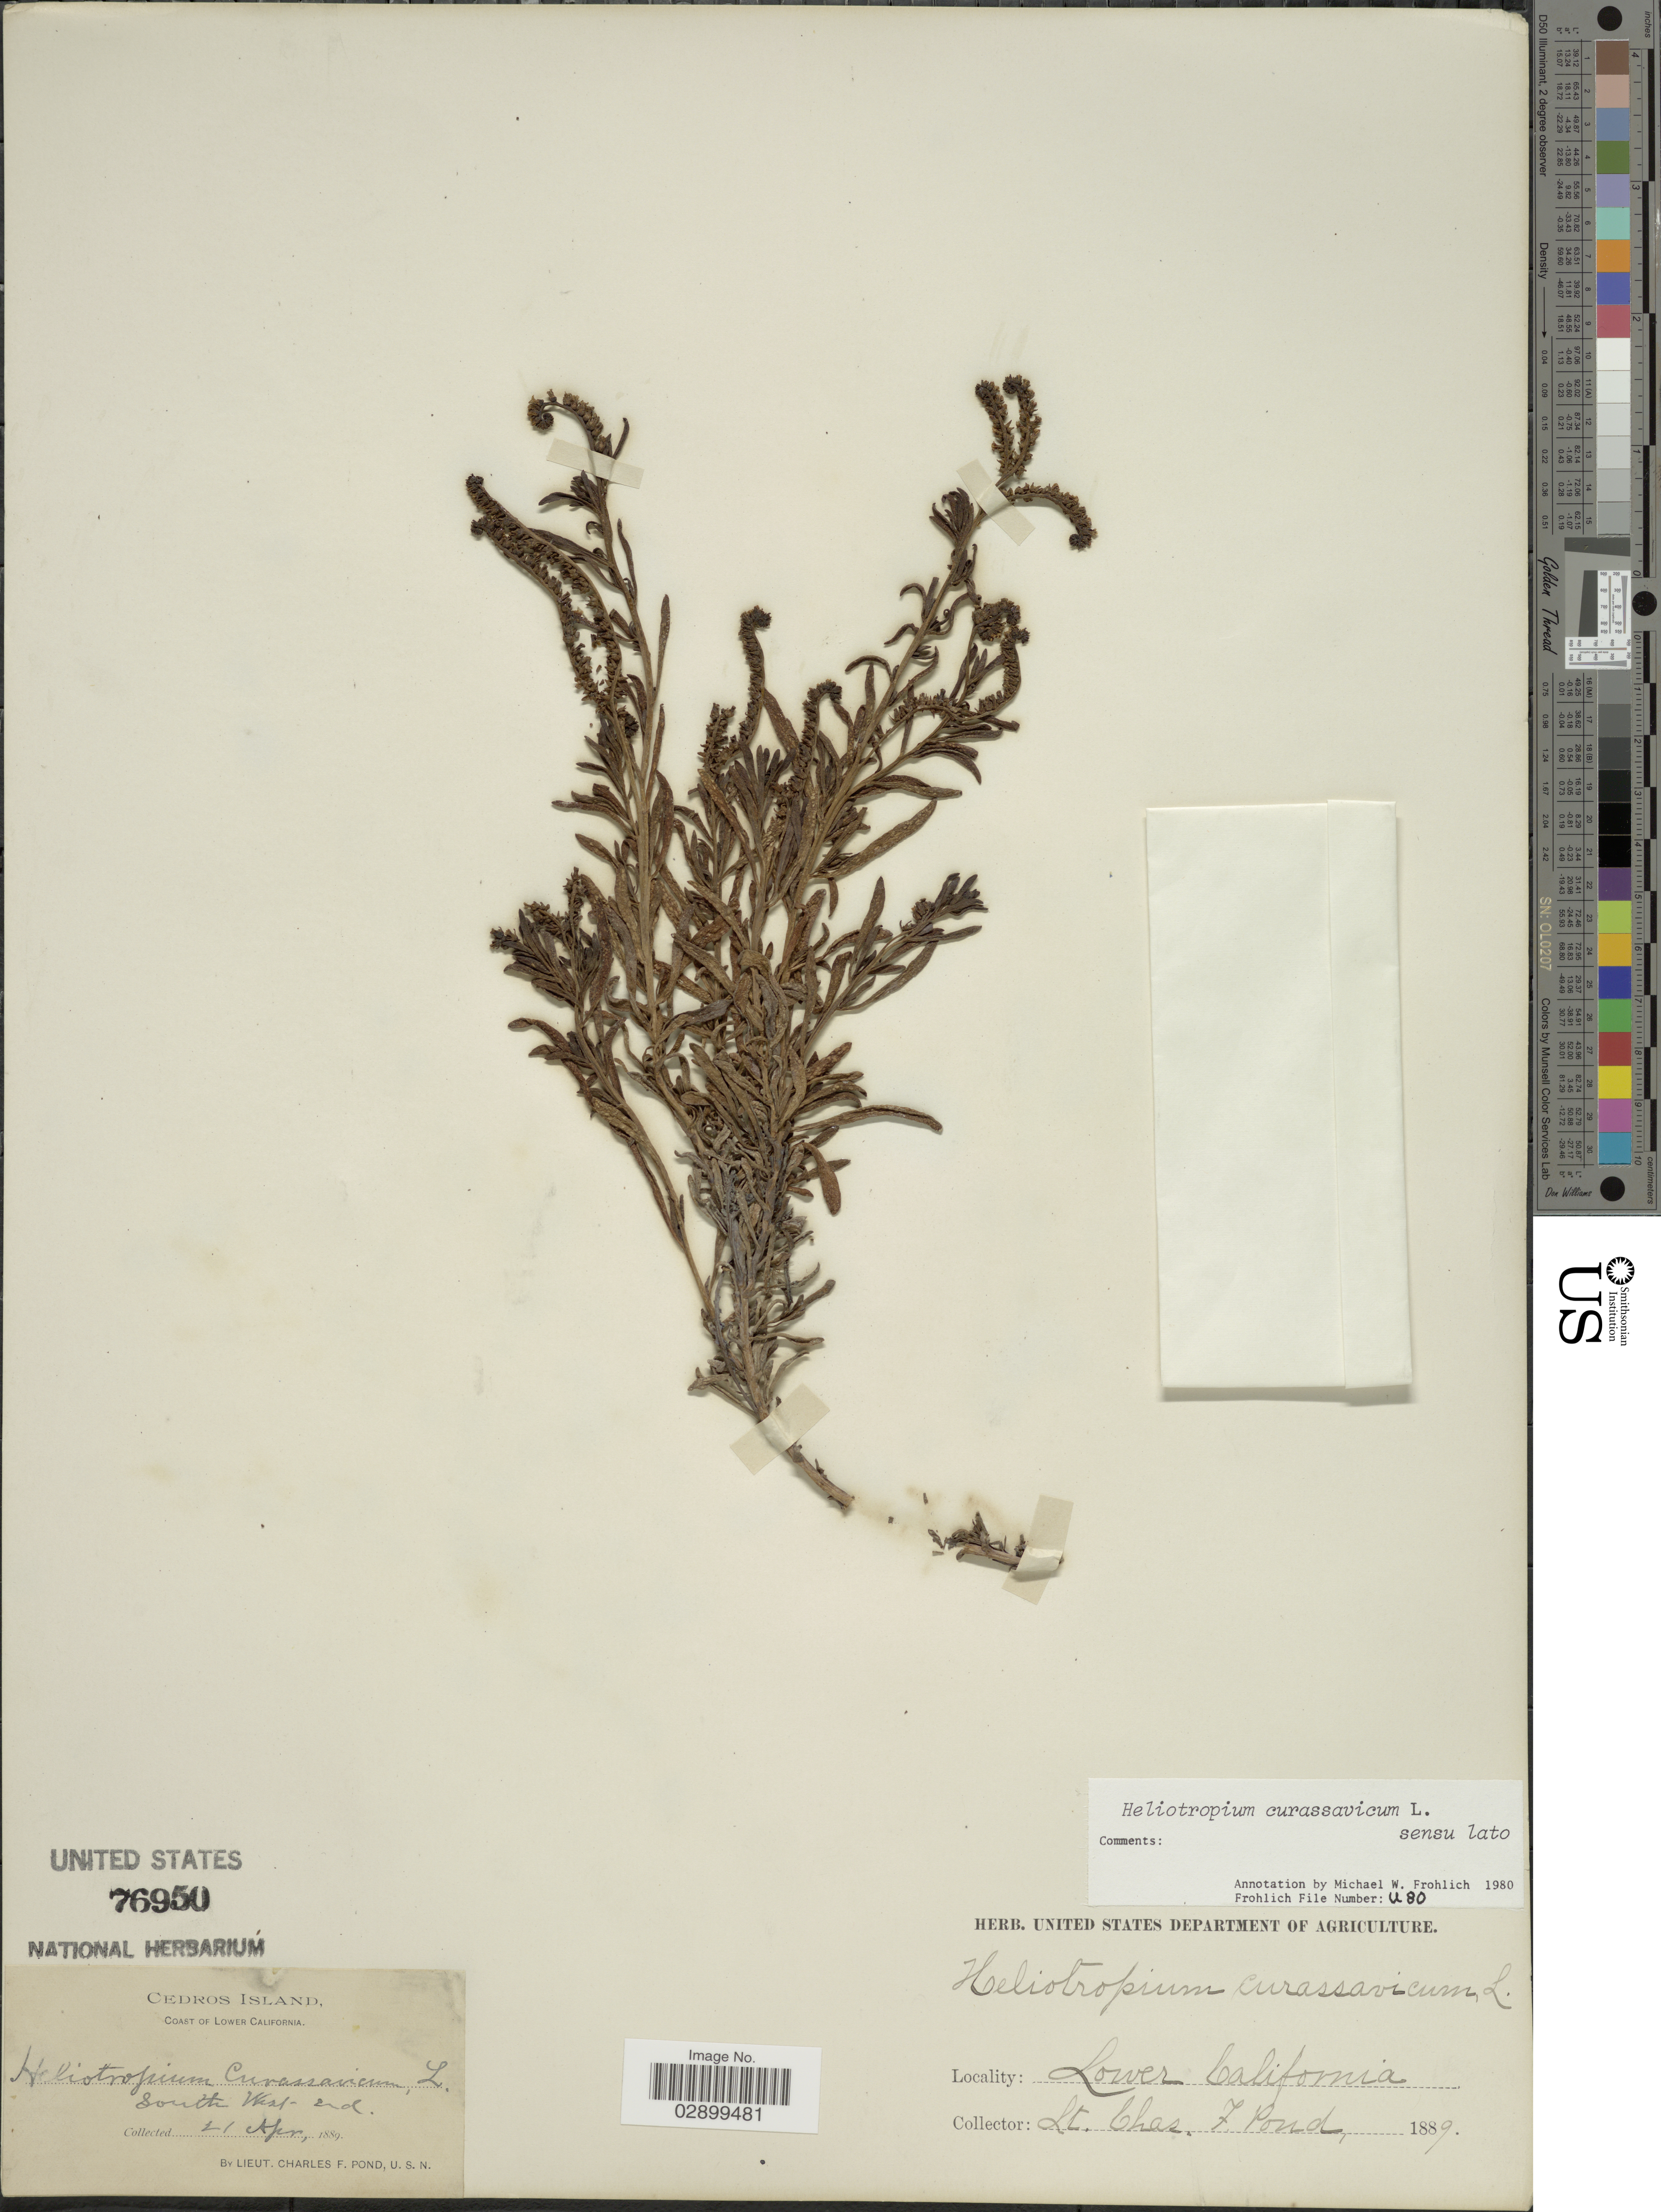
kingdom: Plantae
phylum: Tracheophyta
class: Magnoliopsida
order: Boraginales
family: Heliotropiaceae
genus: Heliotropium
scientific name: Heliotropium curassavicum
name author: L.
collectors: C. Pond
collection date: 1889-04-21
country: Mexico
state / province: Baja California Norte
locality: Cedros Island. Coast of Lower California. South West End.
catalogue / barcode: US 76950